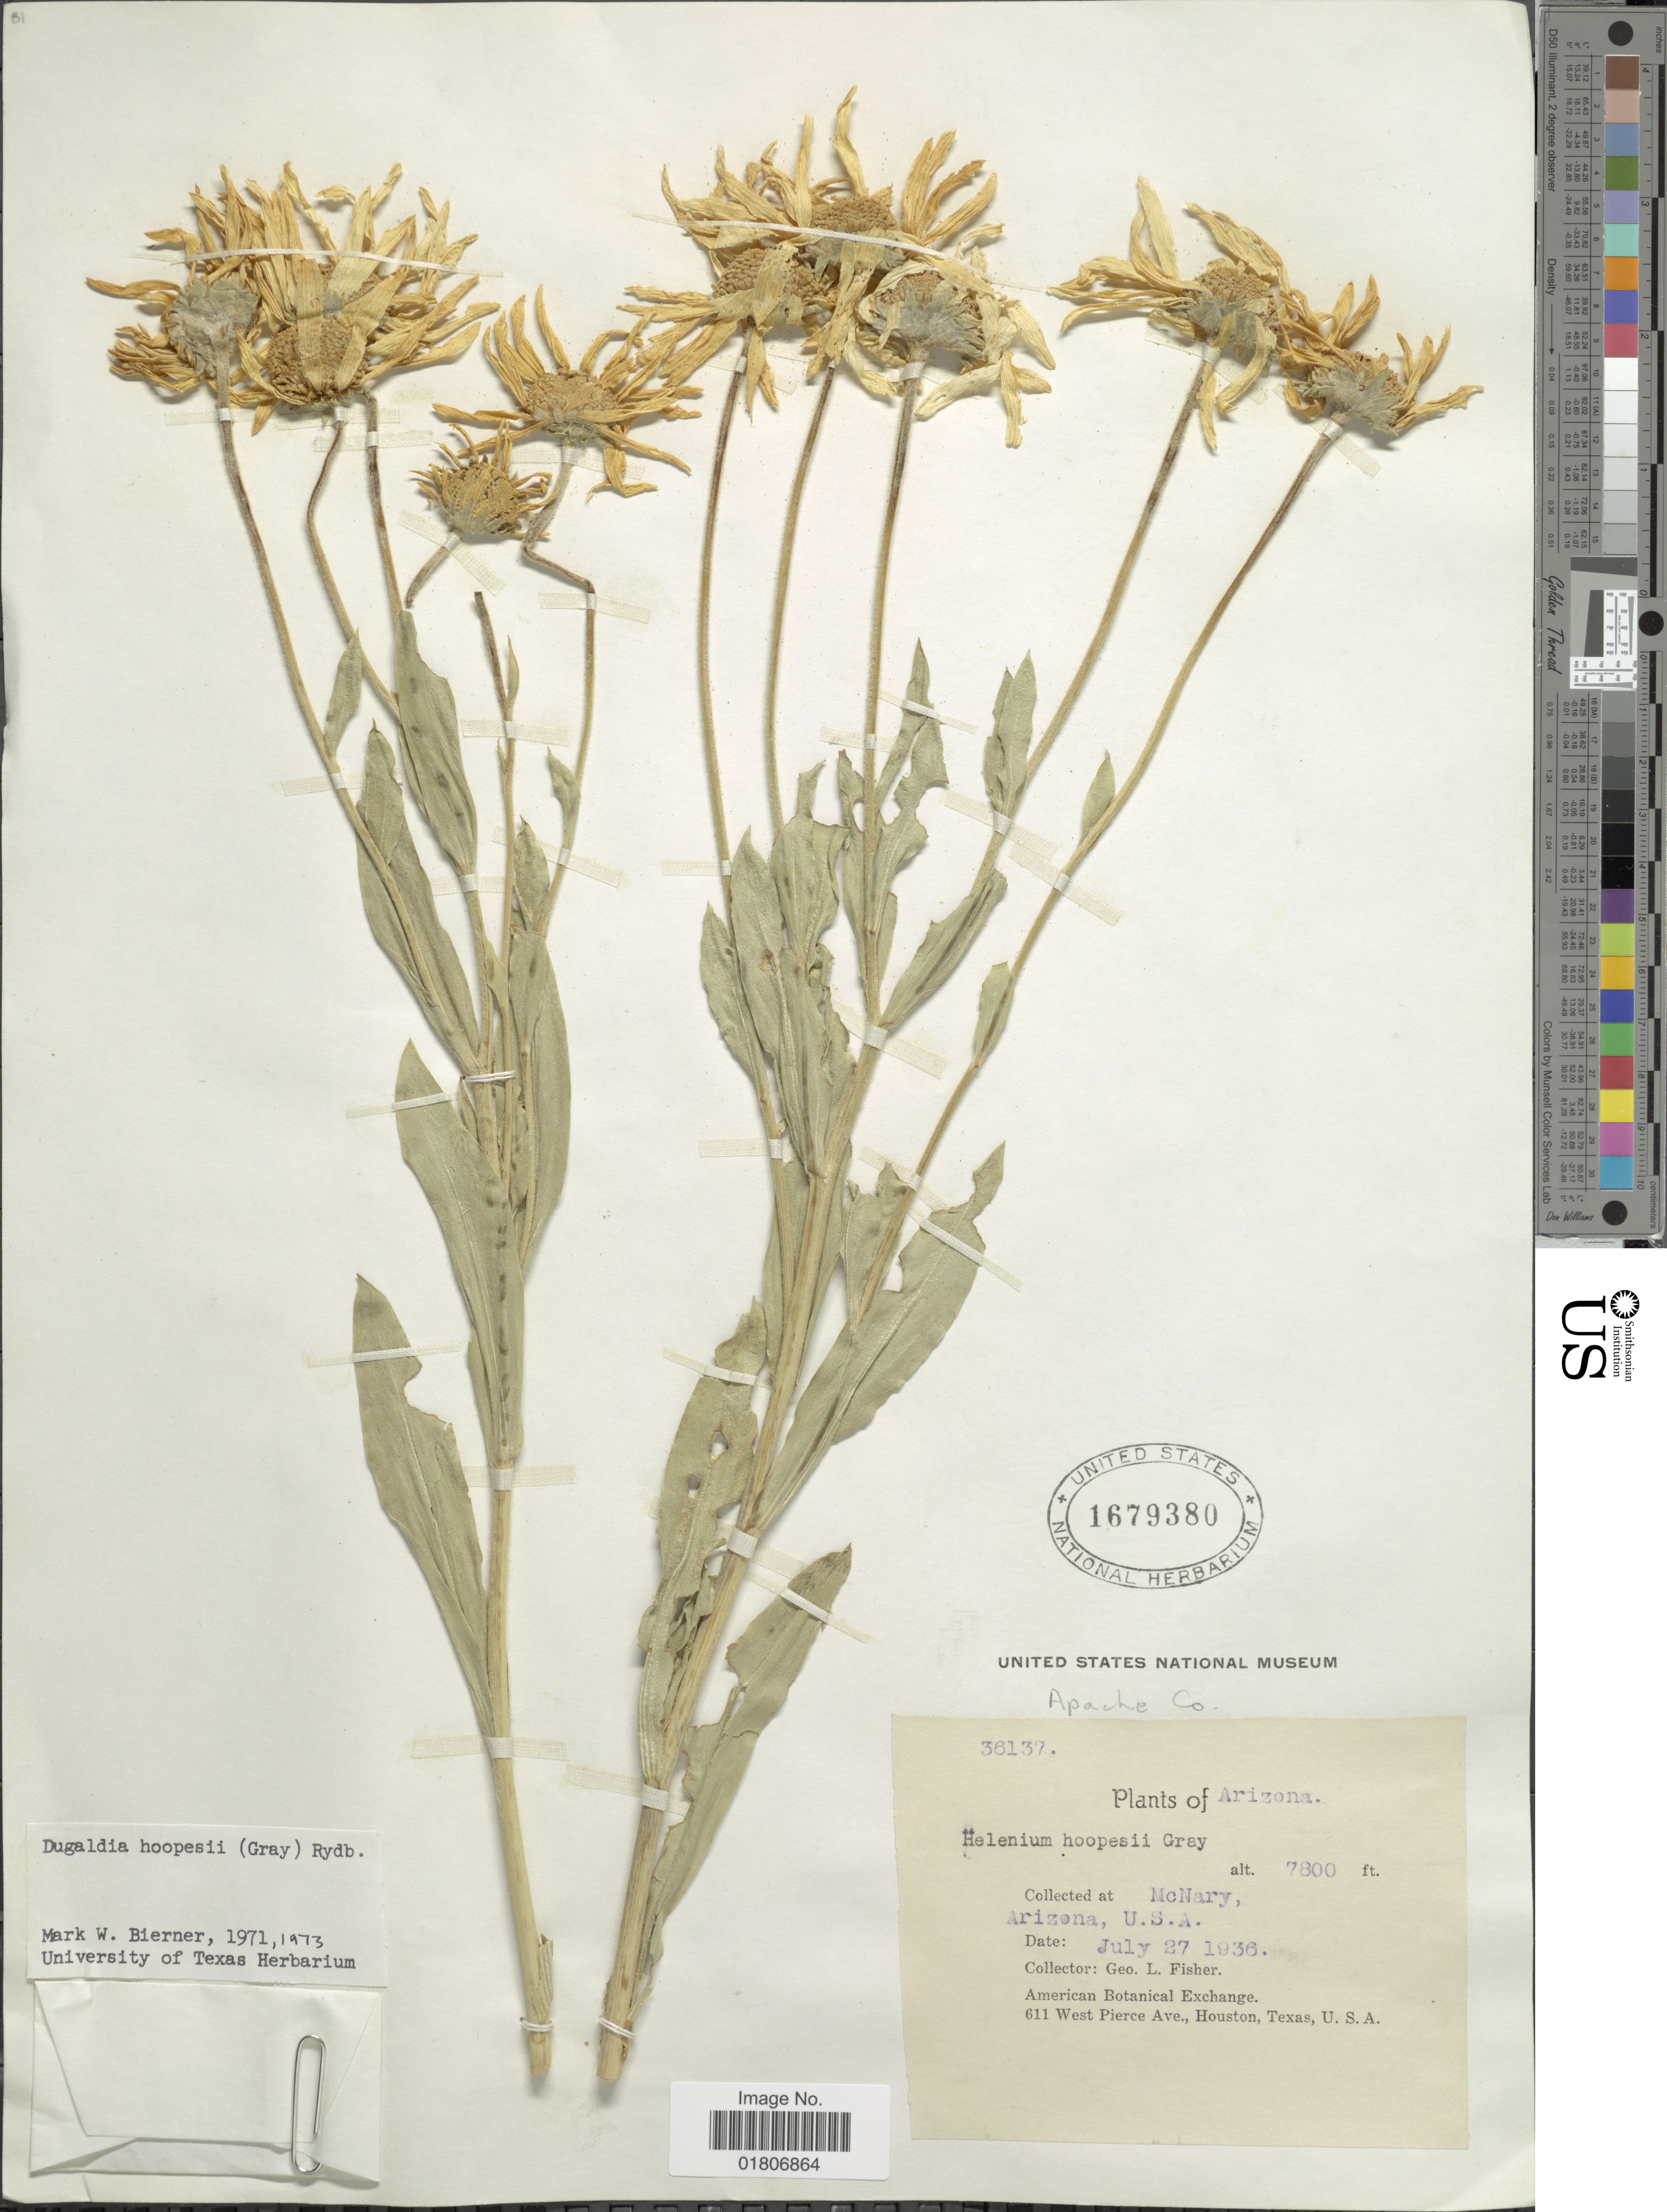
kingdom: Plantae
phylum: Tracheophyta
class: Magnoliopsida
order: Asterales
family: Asteraceae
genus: Dugaldia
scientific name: Dugaldia hoopesii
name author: (A. Gray) Rydb.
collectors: G. L. Fisher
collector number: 36137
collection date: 1936-07-27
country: United States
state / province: Arizona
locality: McNary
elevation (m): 2377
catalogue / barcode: US 1679380